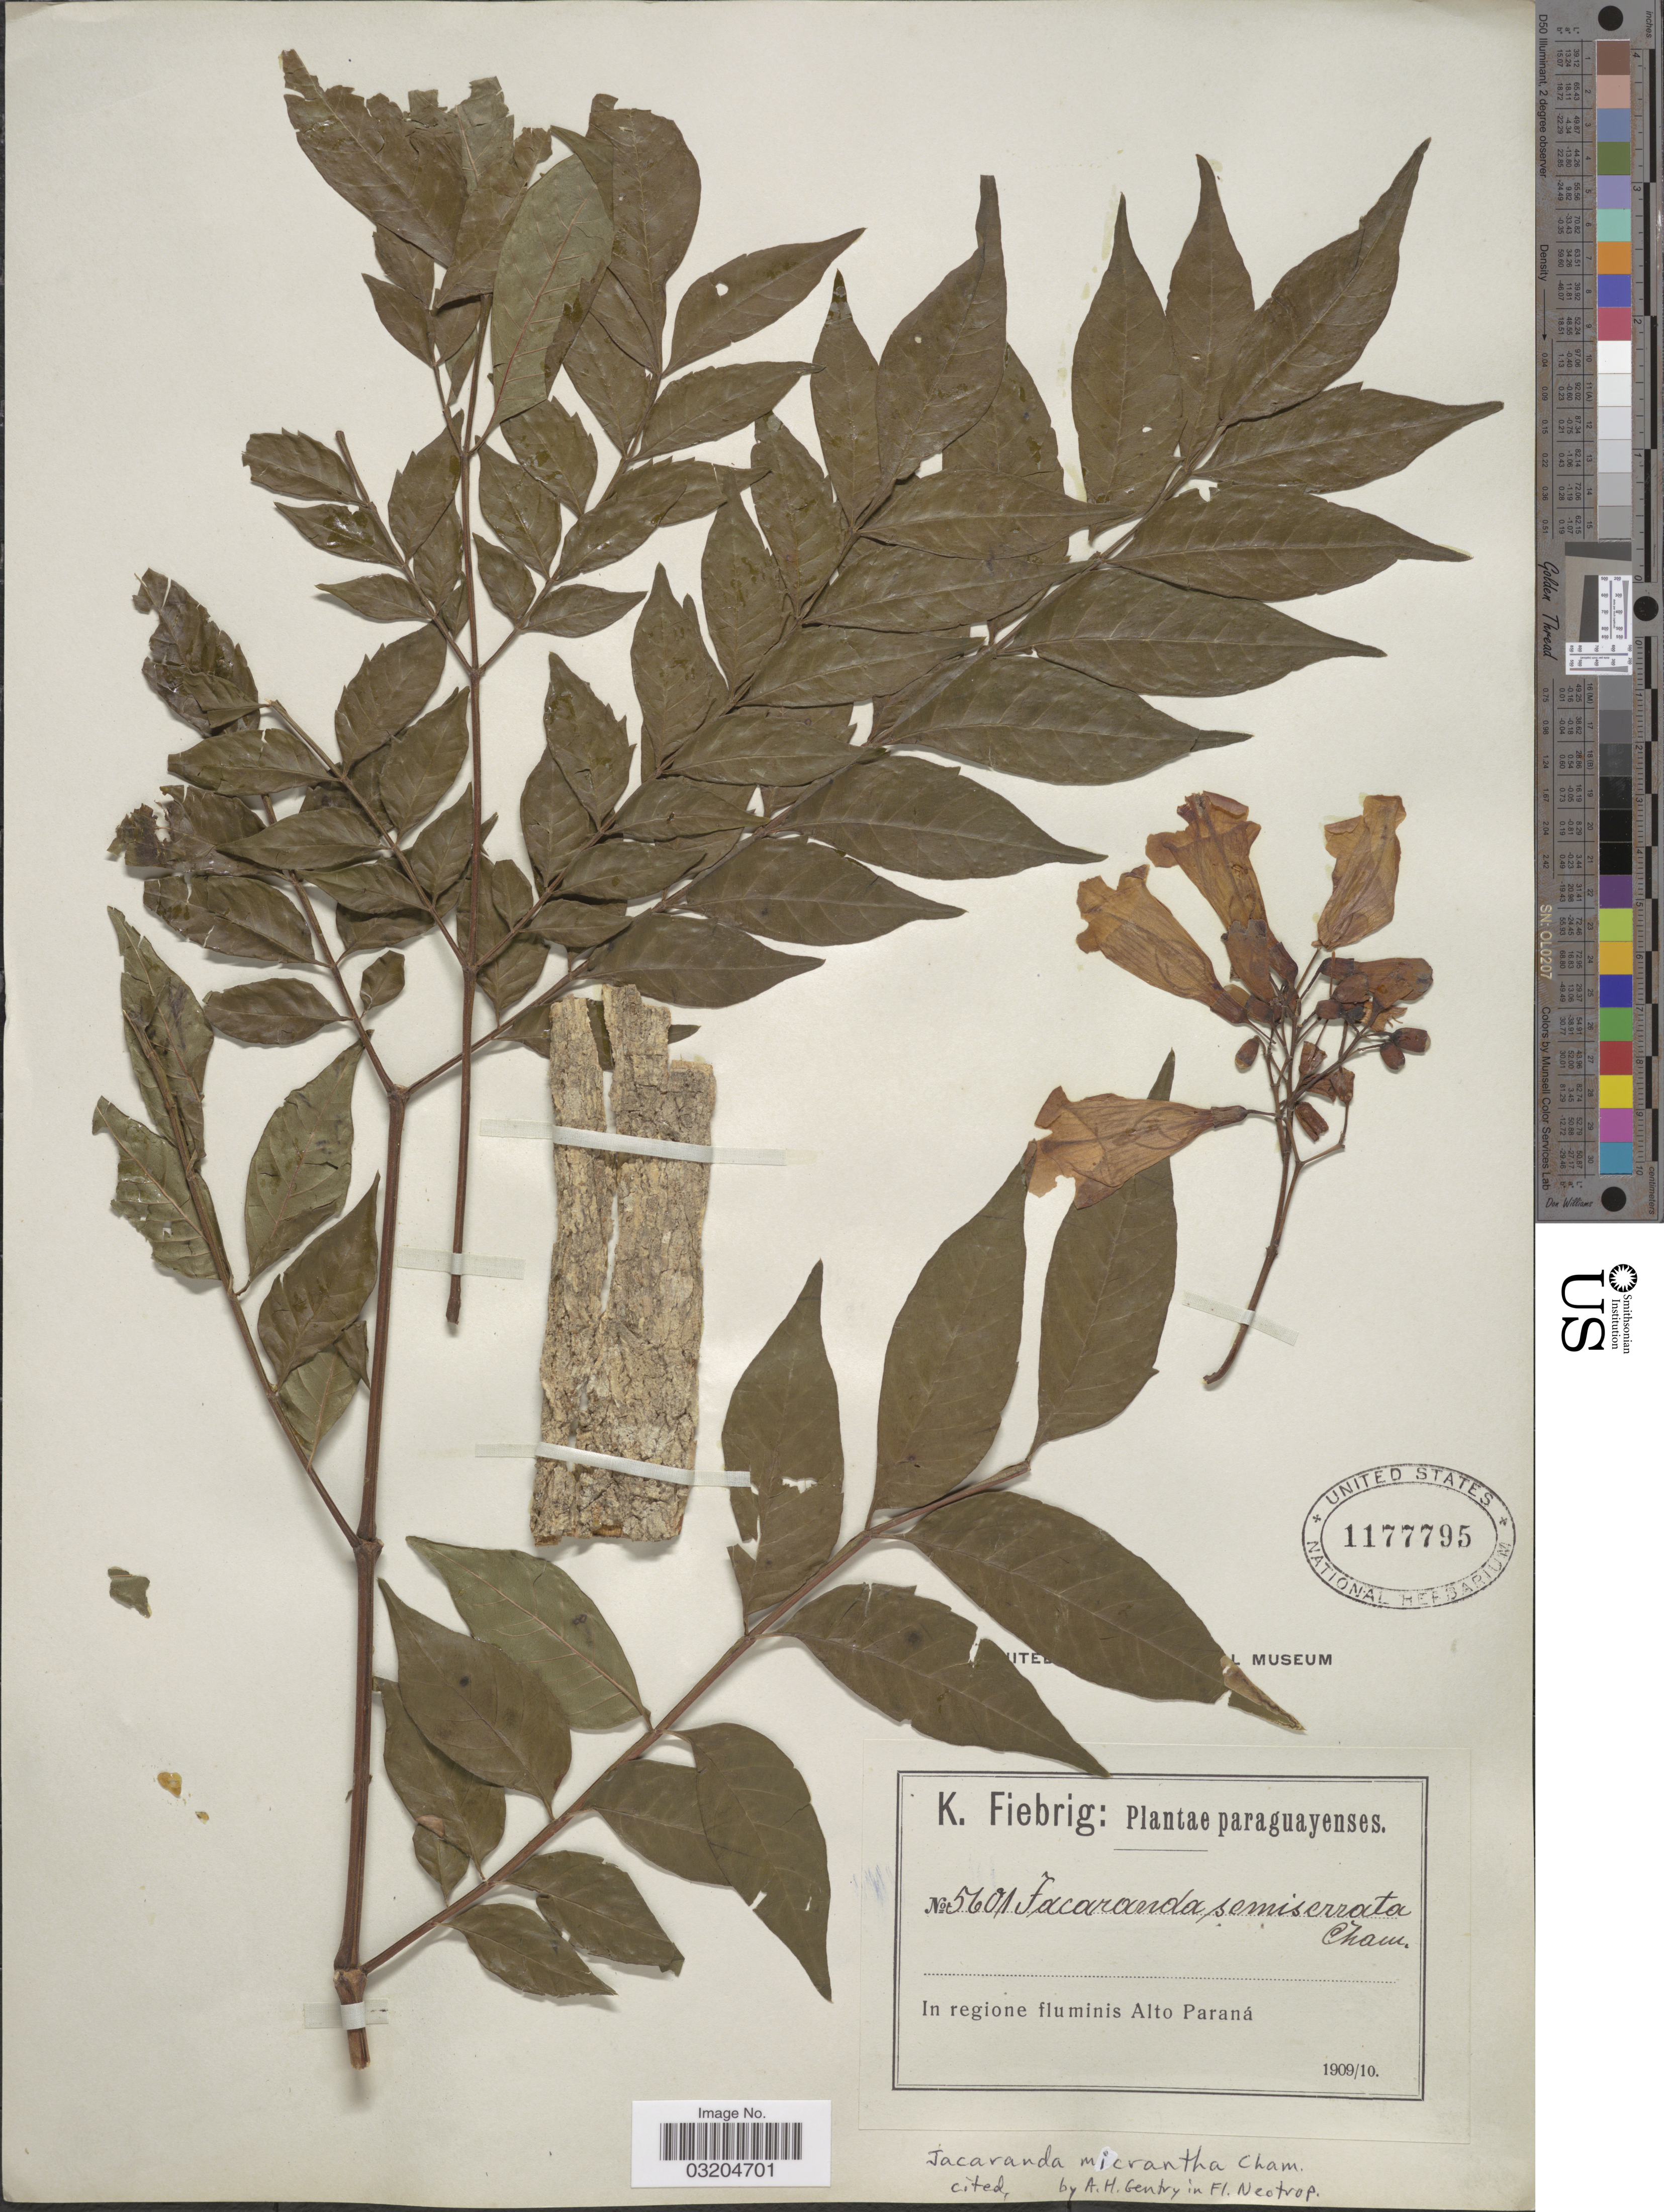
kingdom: Plantae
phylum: Tracheophyta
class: Magnoliopsida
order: Lamiales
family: Bignoniaceae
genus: Jacaranda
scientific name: Jacaranda micrantha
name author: Cham.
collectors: K. Fiebrig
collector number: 5601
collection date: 1909/1910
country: Paraguay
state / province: Alto Parana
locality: Paraguayenses, In regione fluminis Alto Paraná.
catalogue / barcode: US 1177795